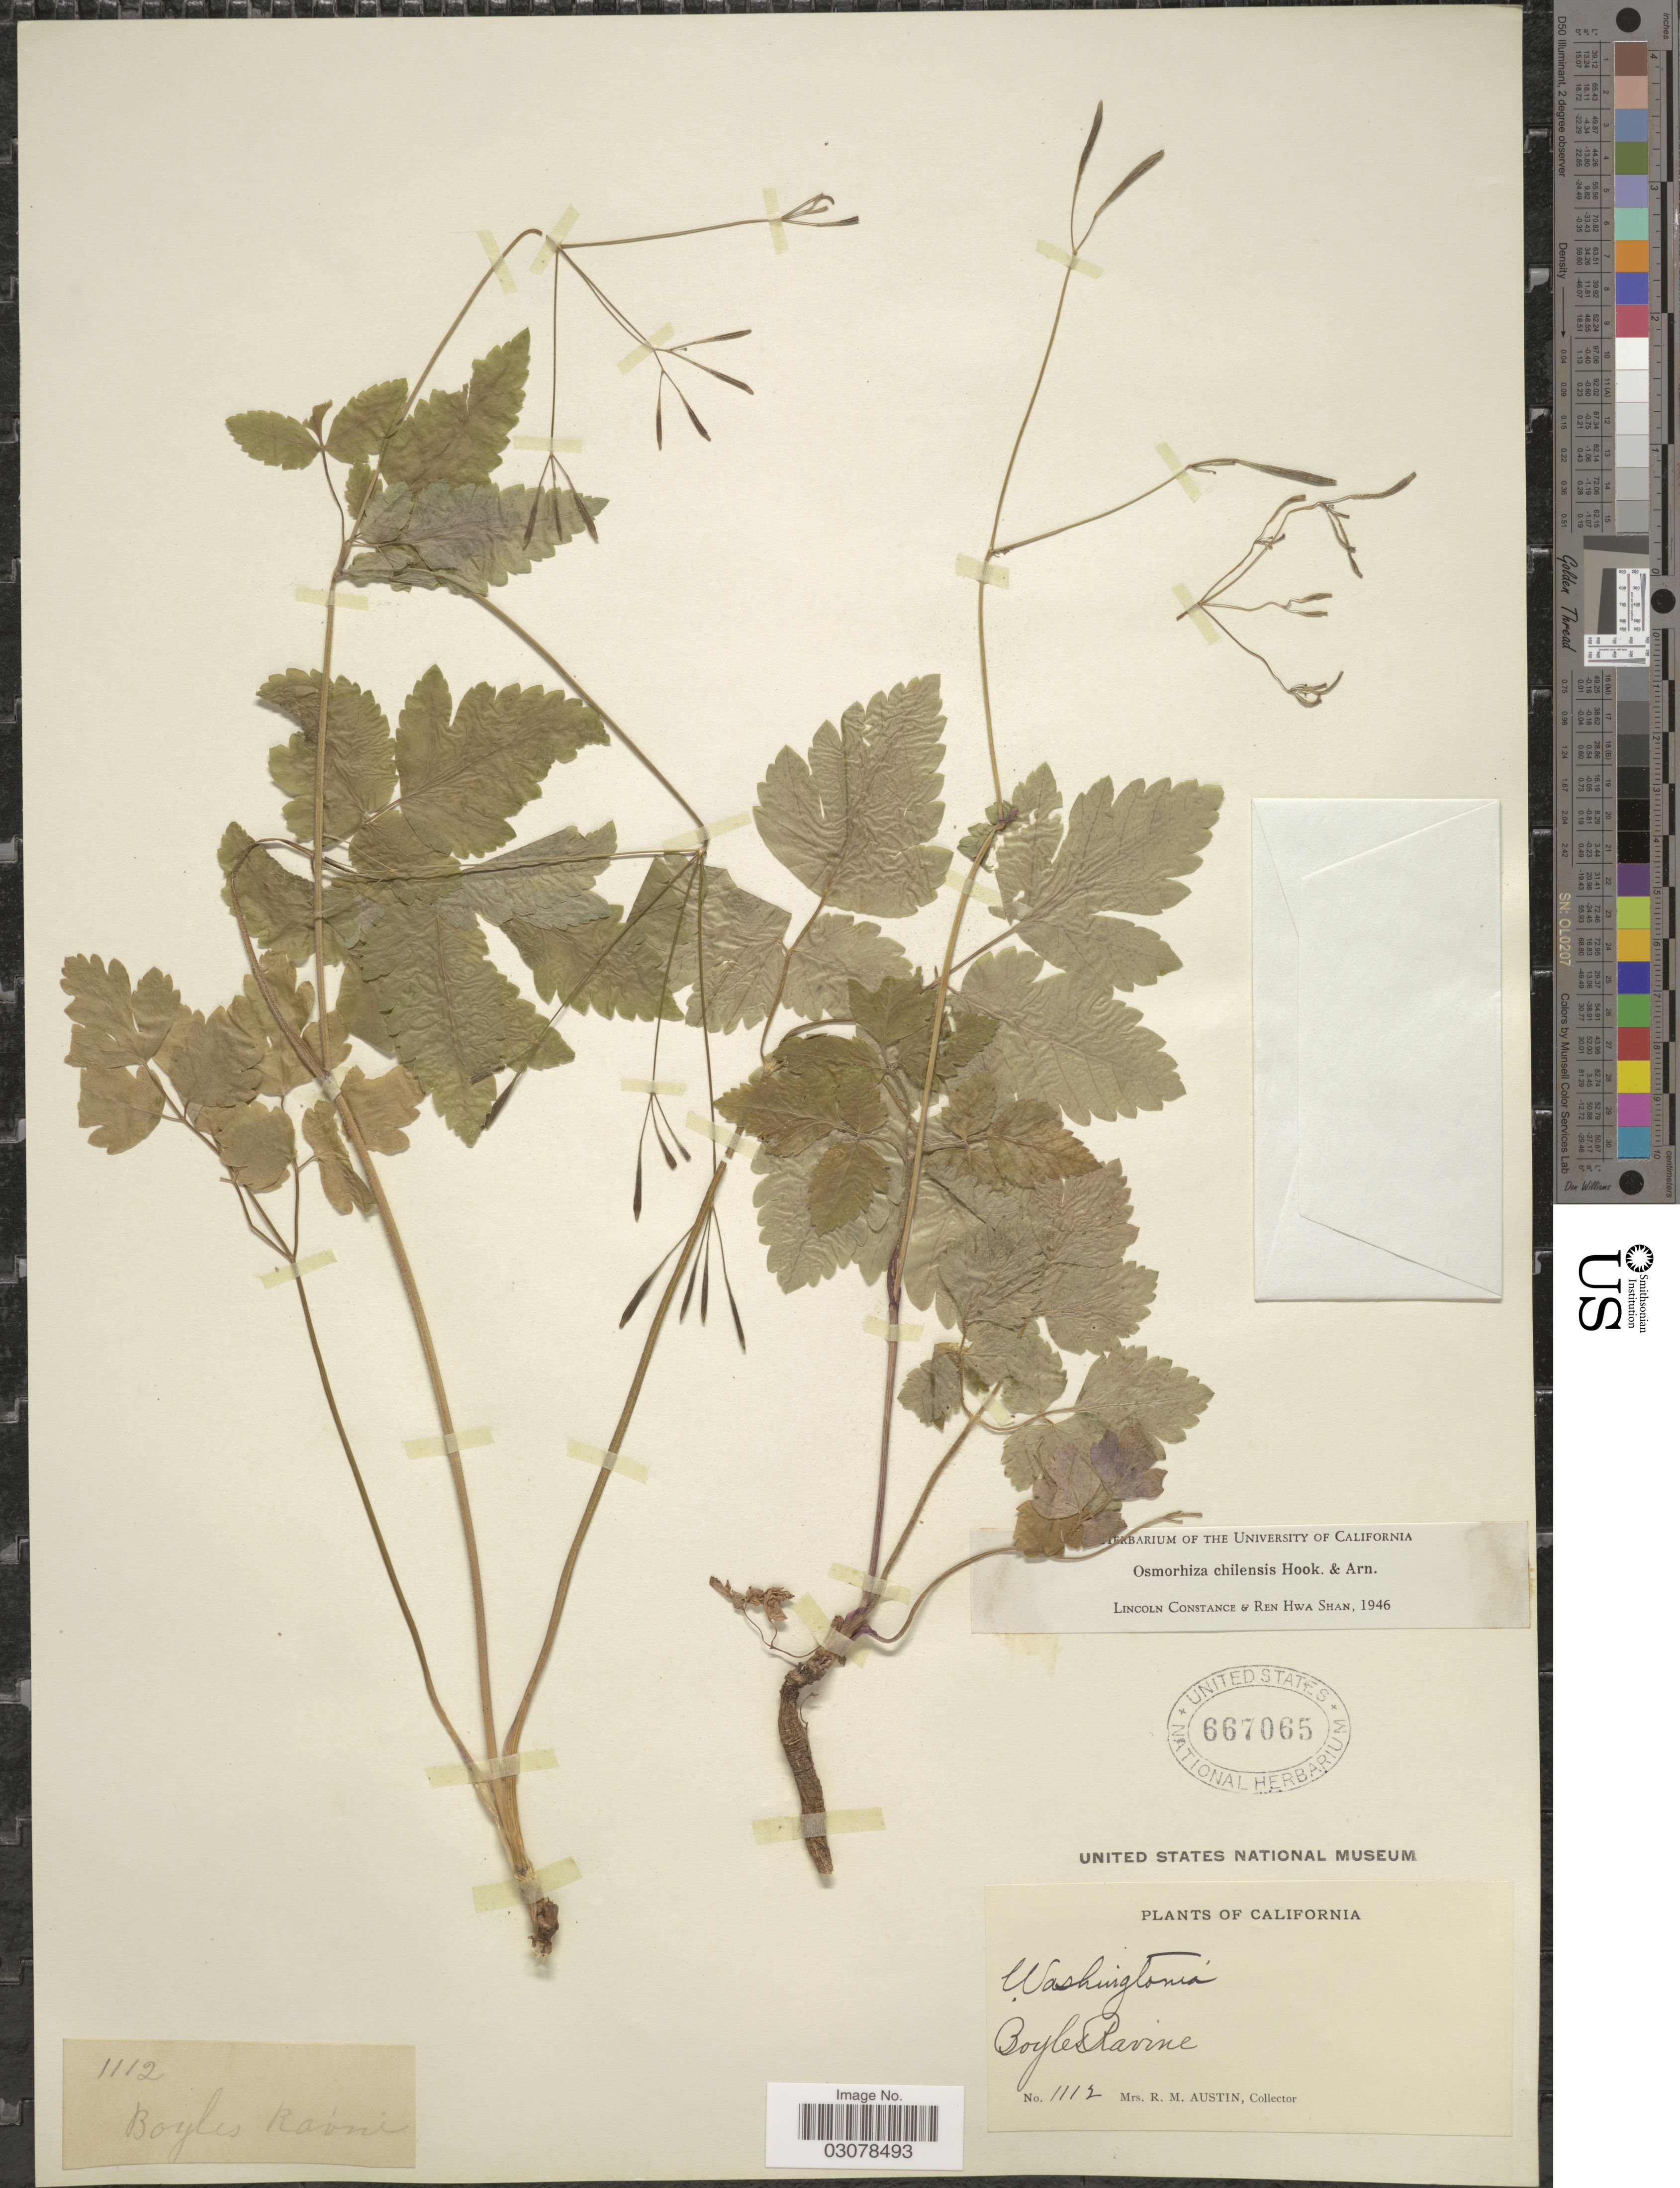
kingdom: Plantae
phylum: Tracheophyta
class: Magnoliopsida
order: Apiales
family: Apiaceae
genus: Osmorhiza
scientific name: Osmorhiza chilensis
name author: Hook. & Arn.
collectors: R. Austin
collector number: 1112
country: United States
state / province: California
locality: Boyles Ravine.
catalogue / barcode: US 667065